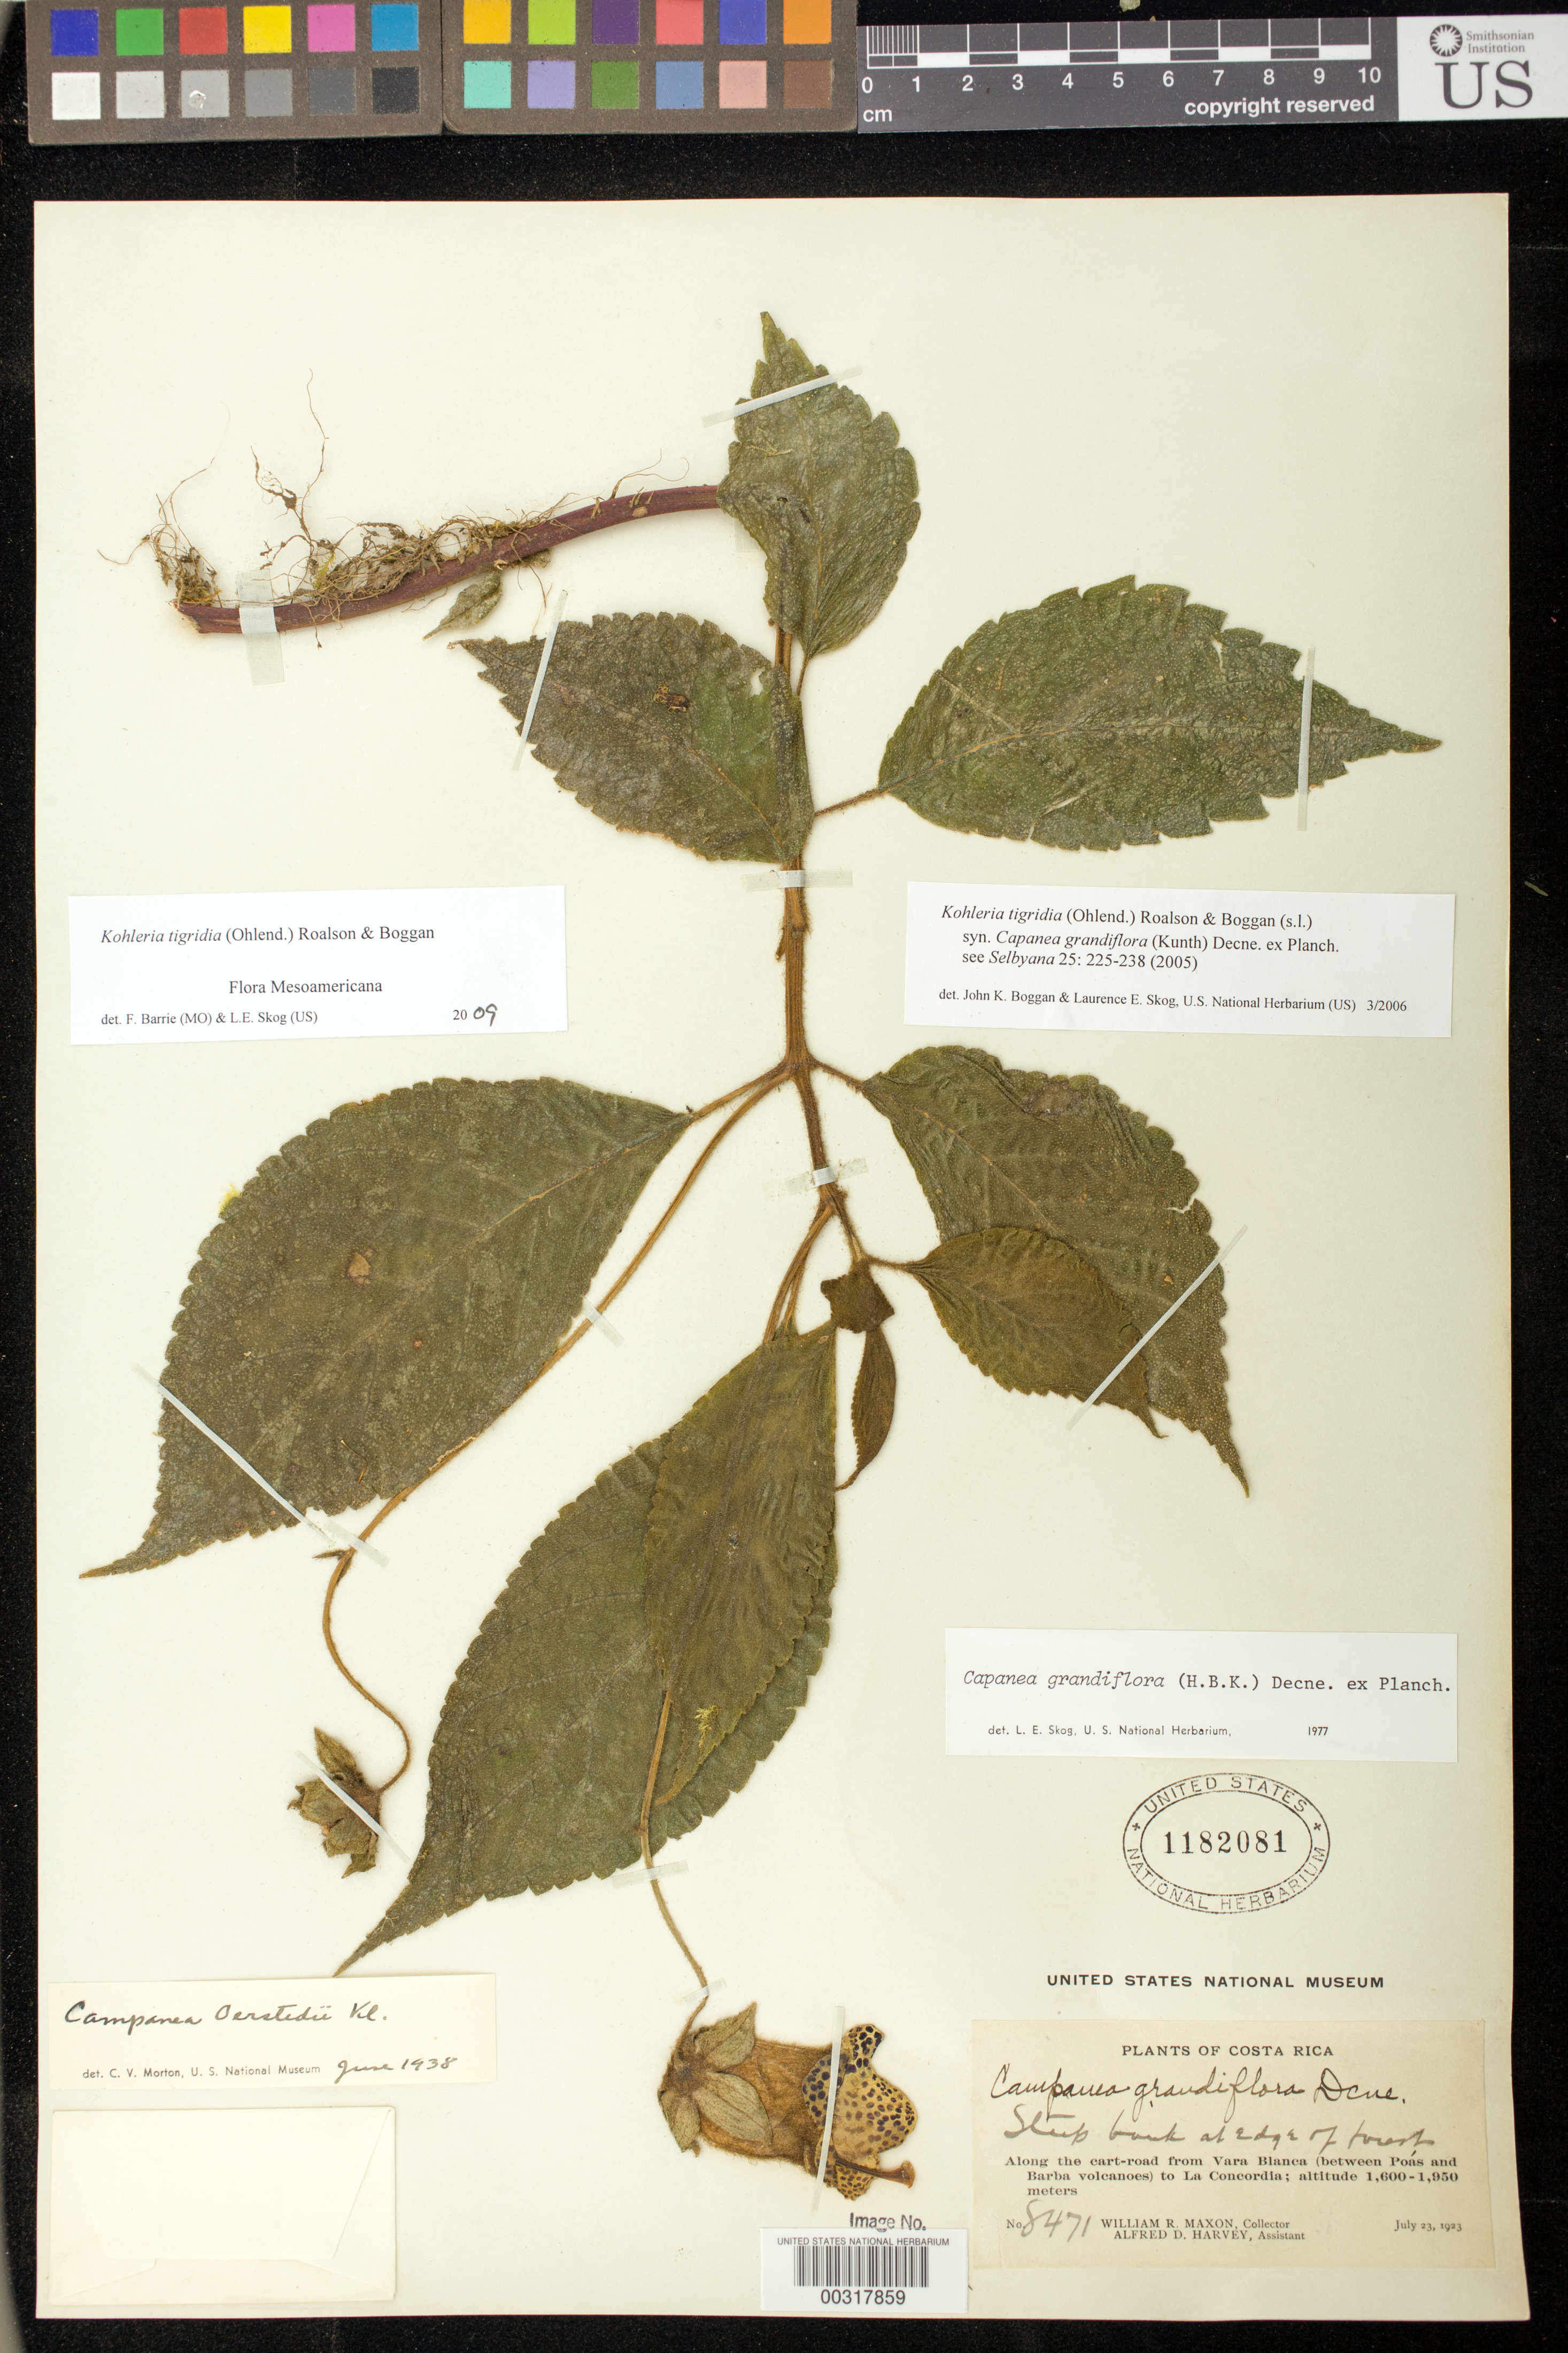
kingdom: Plantae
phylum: Tracheophyta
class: Magnoliopsida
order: Lamiales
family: Gesneriaceae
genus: Kohleria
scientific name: Kohleria tigridia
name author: (Ohlend.) Roalson & Boggan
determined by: Boggan, J. K.; Skog, L. E.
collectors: W. R. Maxon & A. D. Harvey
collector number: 8471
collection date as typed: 23 Jul 1923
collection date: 1923-07-23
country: Costa Rica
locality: Along the cart-road from Vara Blanca (between Poas and Barba Volcanoes) to La Concordia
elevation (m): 1600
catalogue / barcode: US 1182081